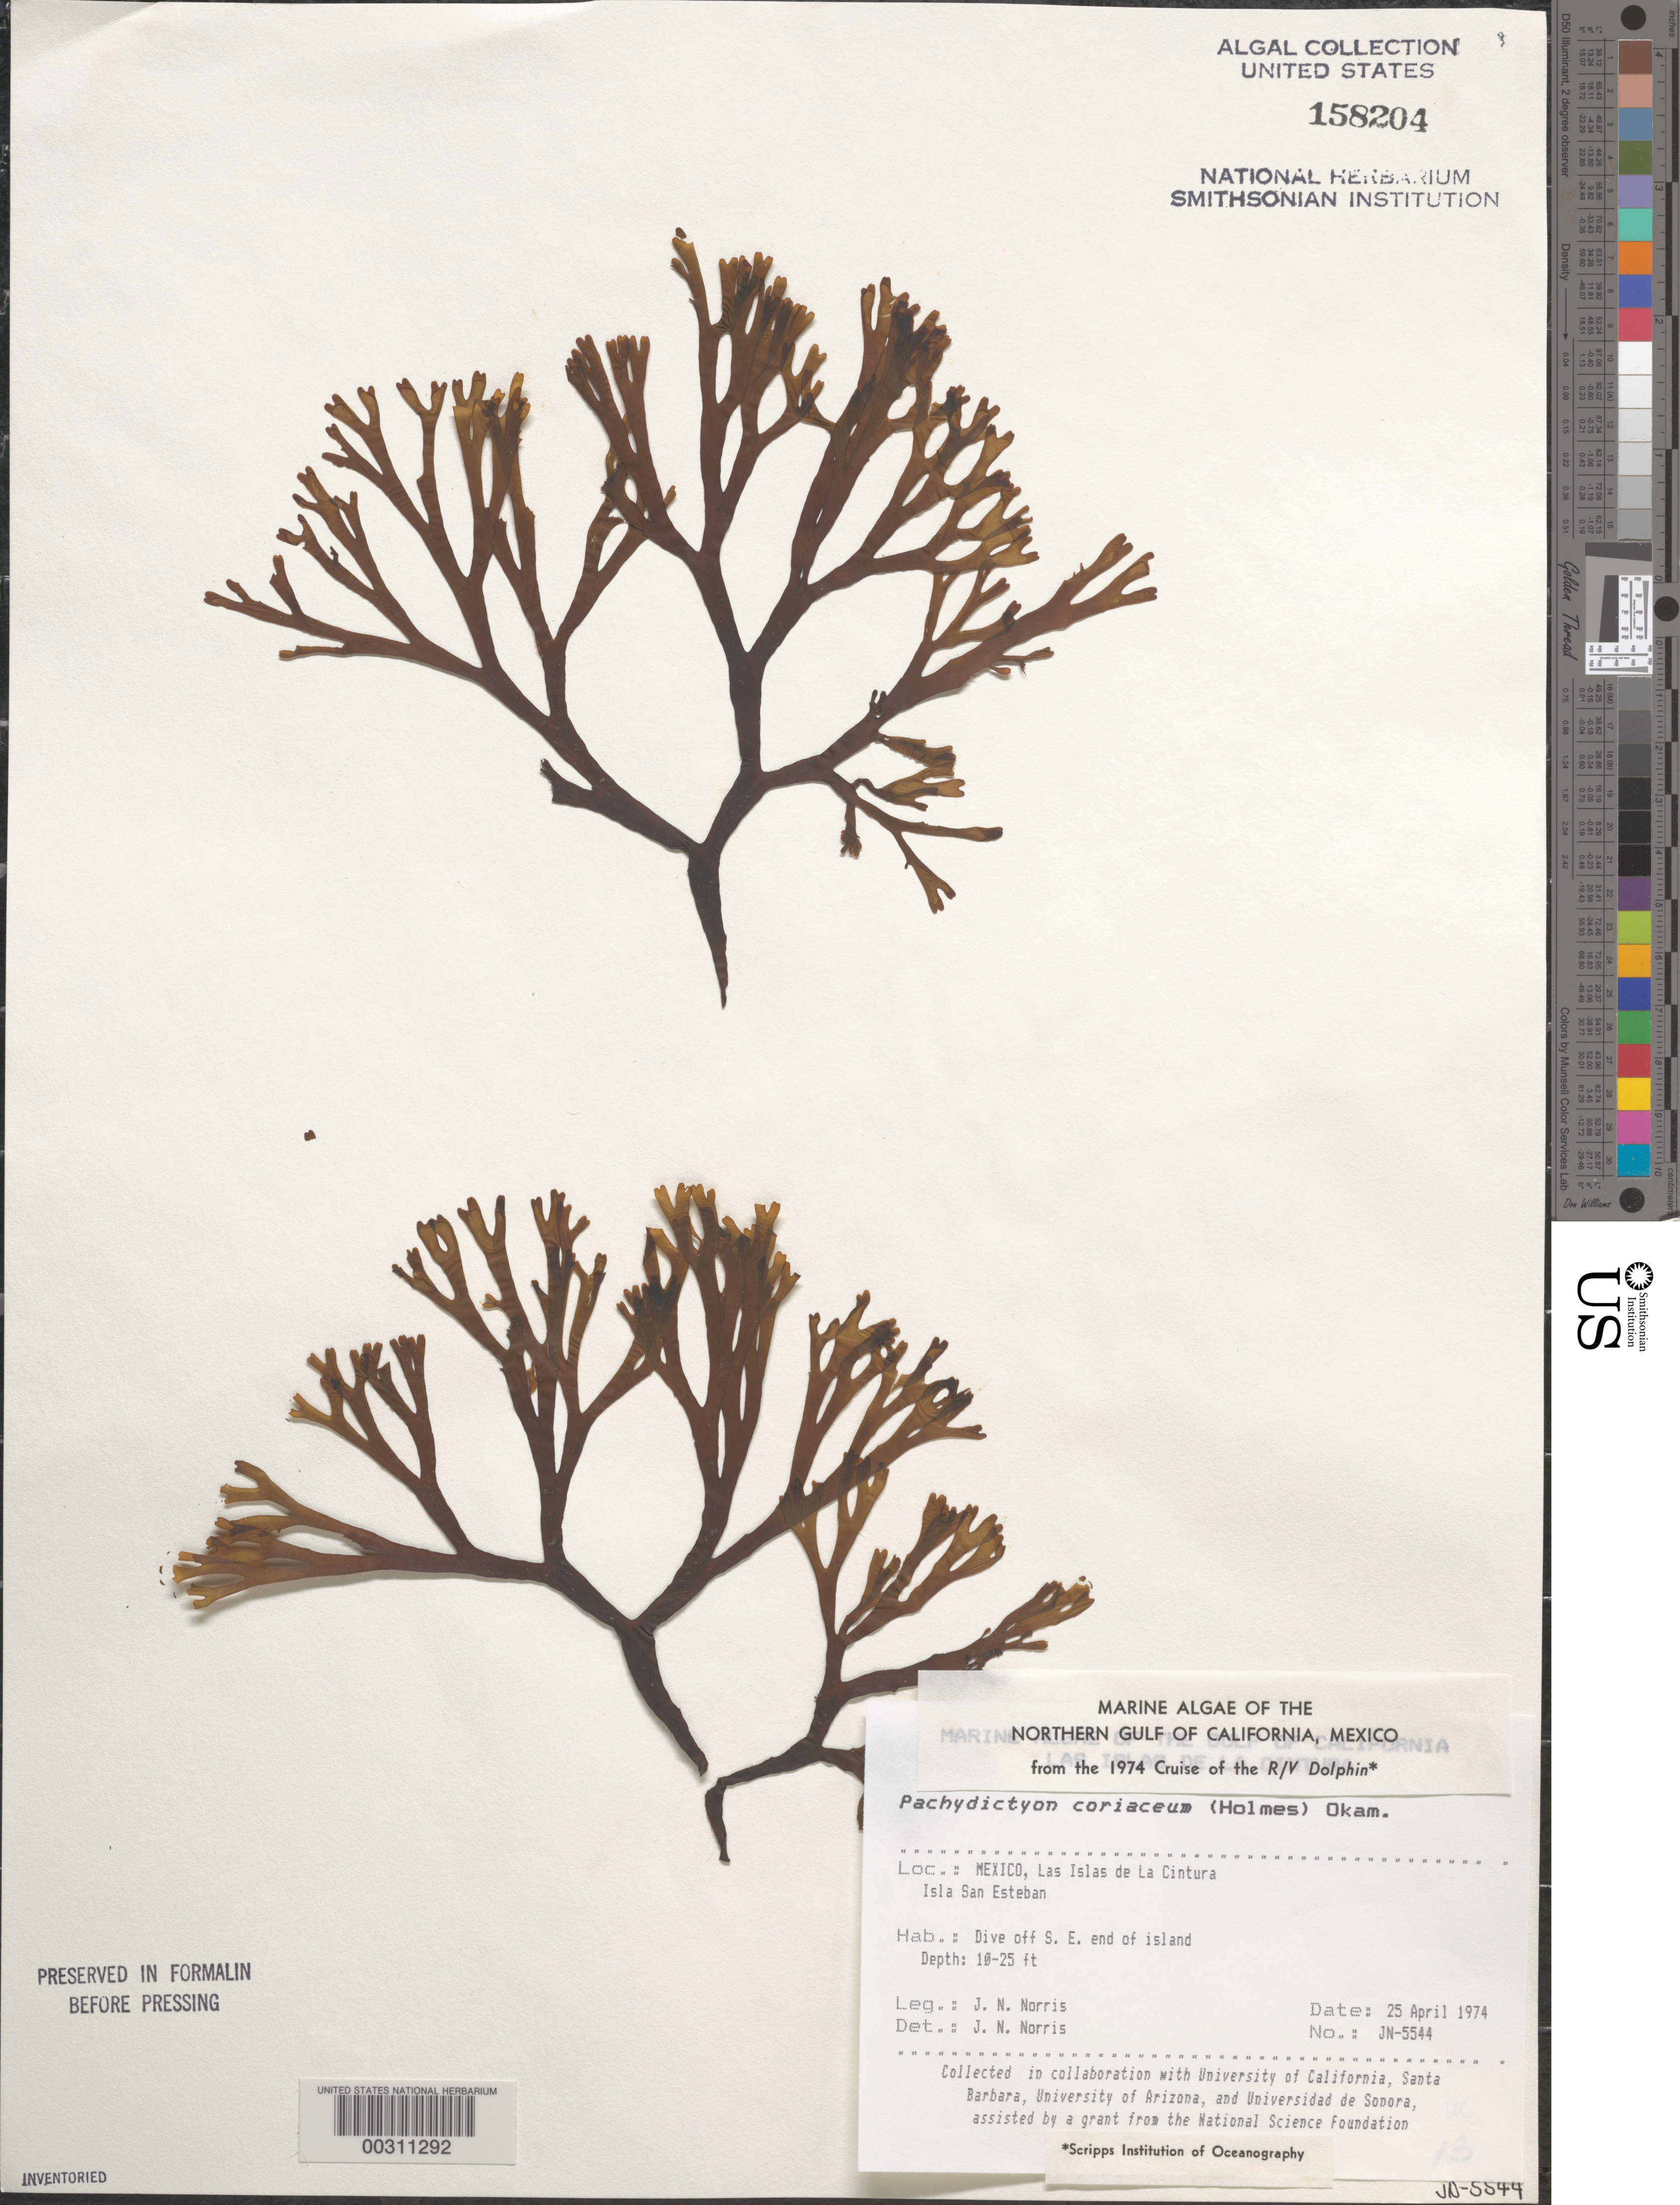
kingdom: Chromista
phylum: Ochrophyta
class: Phaeophyceae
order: Dictyotales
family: Dictyotaceae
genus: Pachydictyon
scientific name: Pachydictyon coriaceum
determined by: Norris, James N.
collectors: J. N. Norris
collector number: JN-5544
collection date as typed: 25 Apr 1974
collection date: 1974-04-25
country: Mexico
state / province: Baja California Norte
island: Isla San Esteban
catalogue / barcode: US 158204